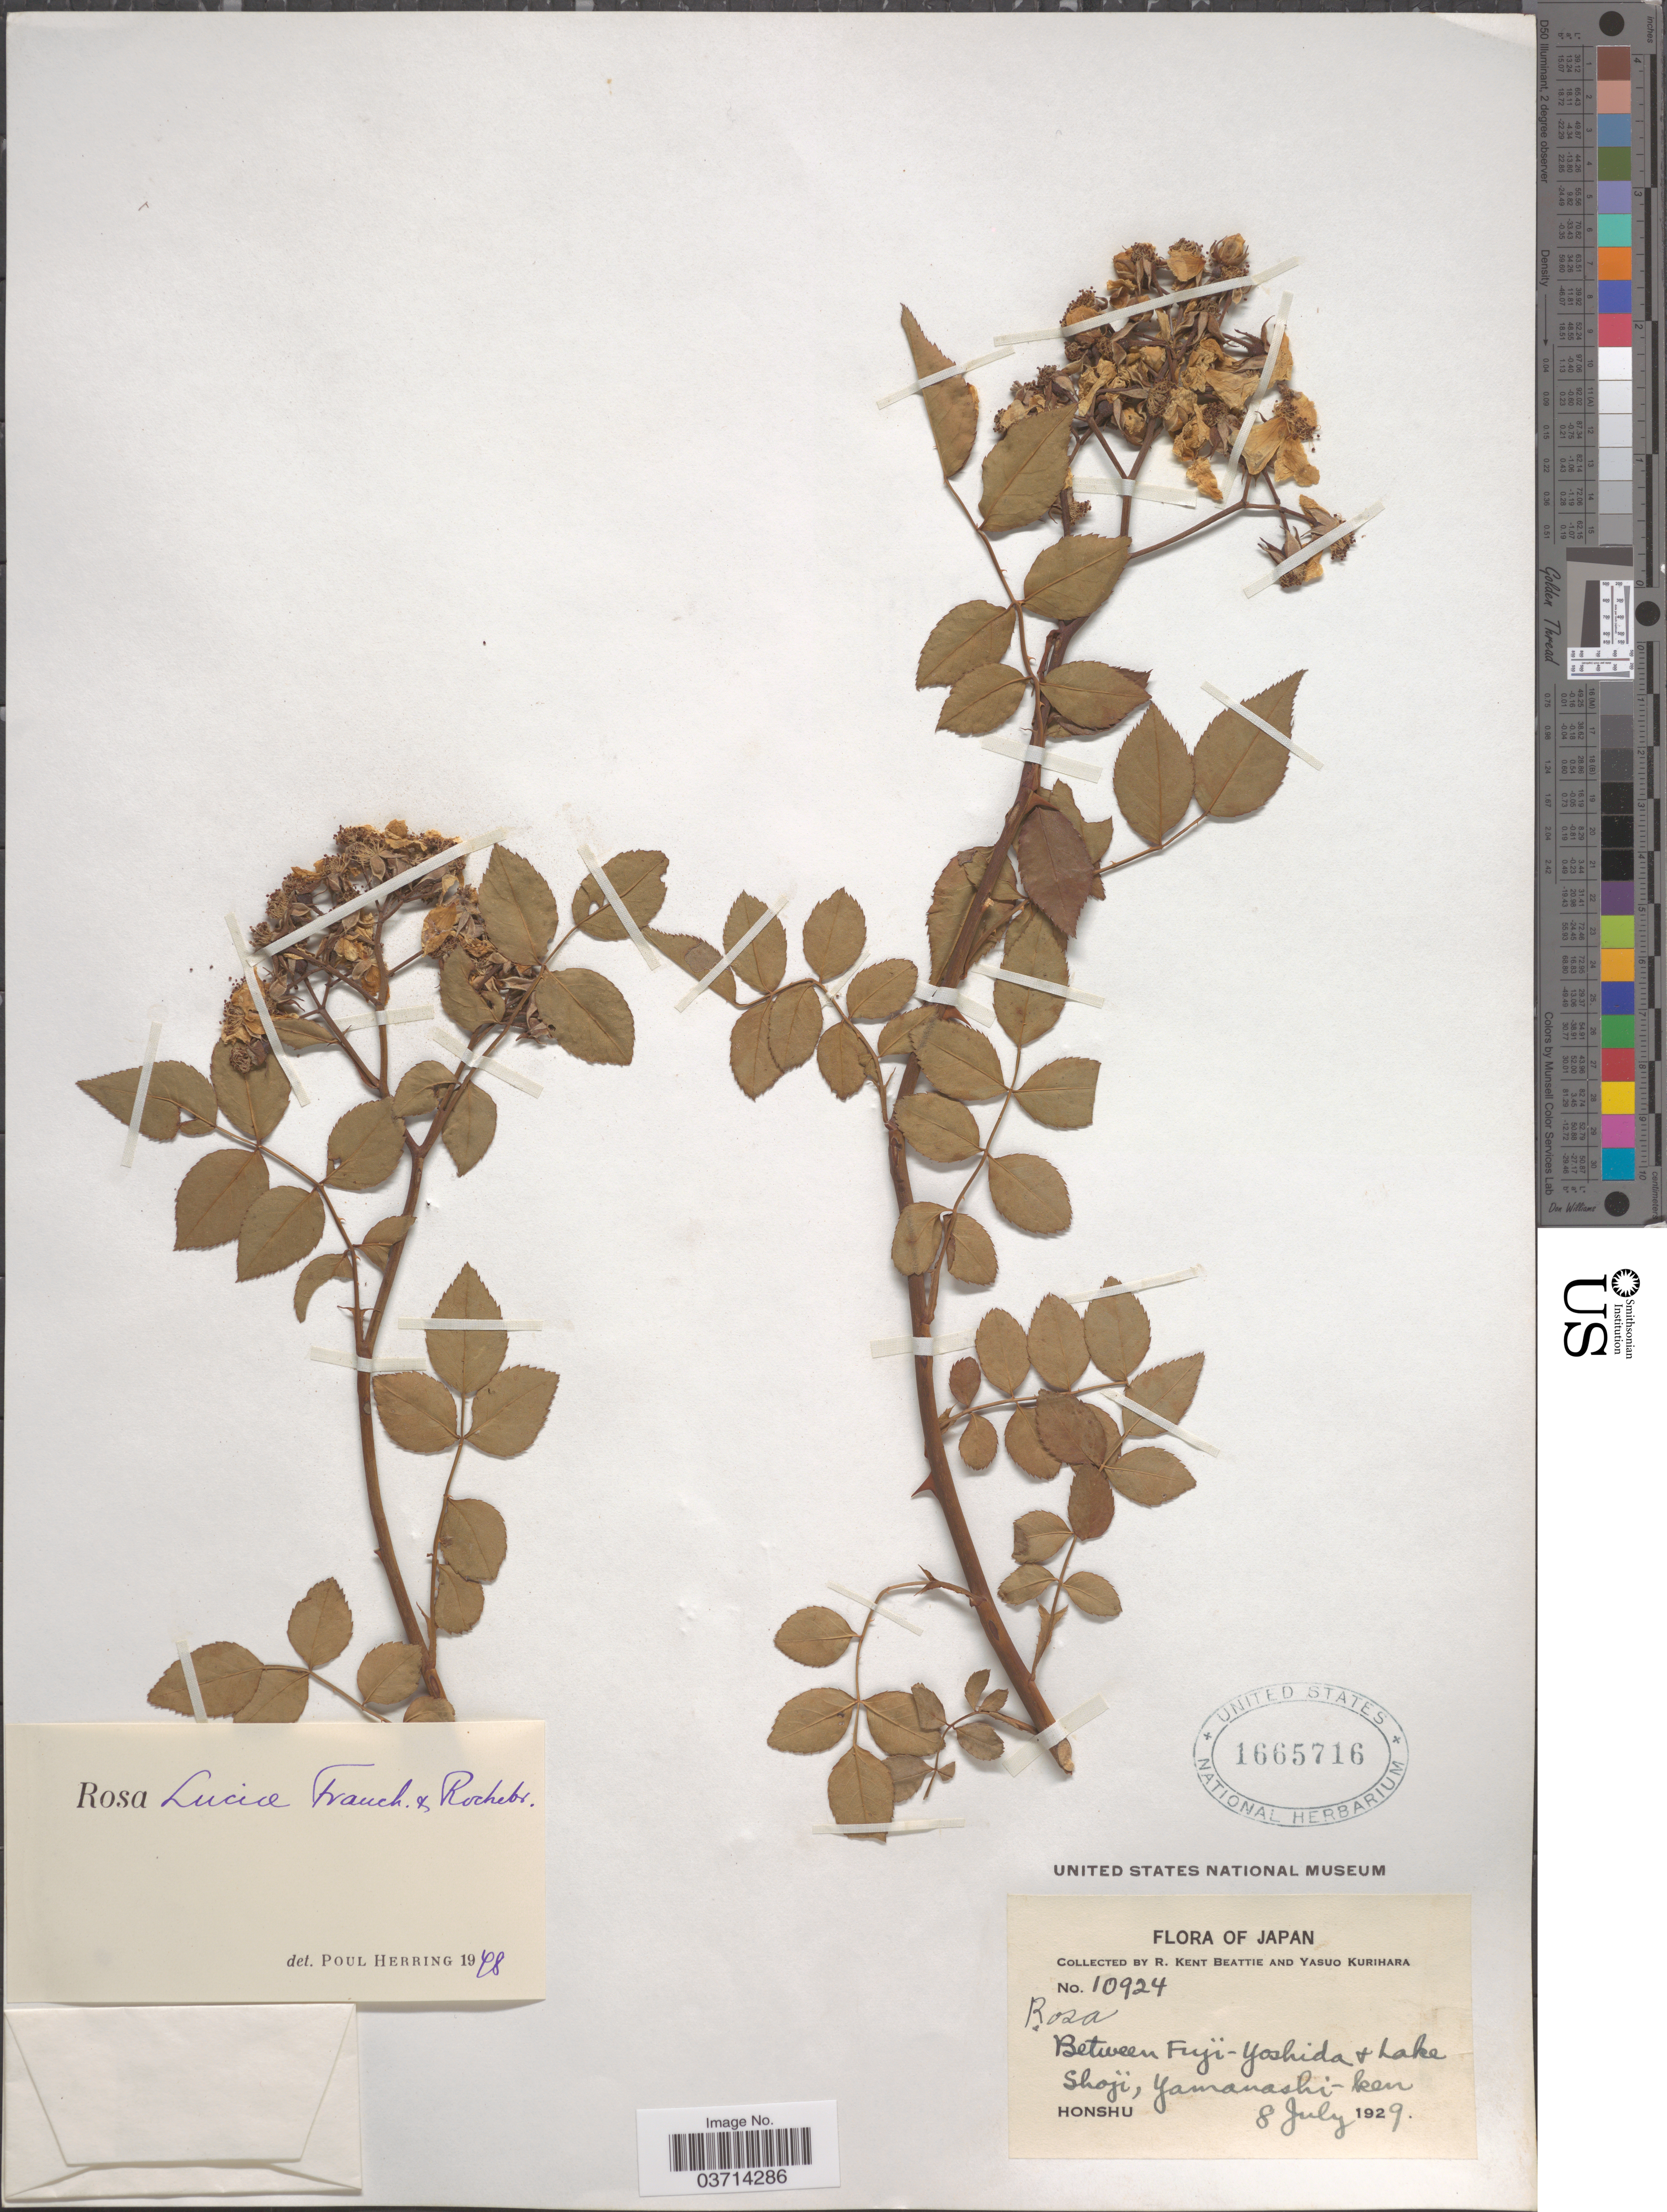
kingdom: Plantae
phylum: Tracheophyta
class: Magnoliopsida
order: Rosales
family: Rosaceae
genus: Rosa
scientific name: Rosa luciae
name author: Franch. & Rochebr.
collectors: R. K. Beattie & Y. Kurihara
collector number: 10924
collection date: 1929-07-08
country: Japan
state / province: Yamanasi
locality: Between Fuji-Yoshida + Lake Shoji, Yamanashi-ken. Honshu.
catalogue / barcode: US 1665716